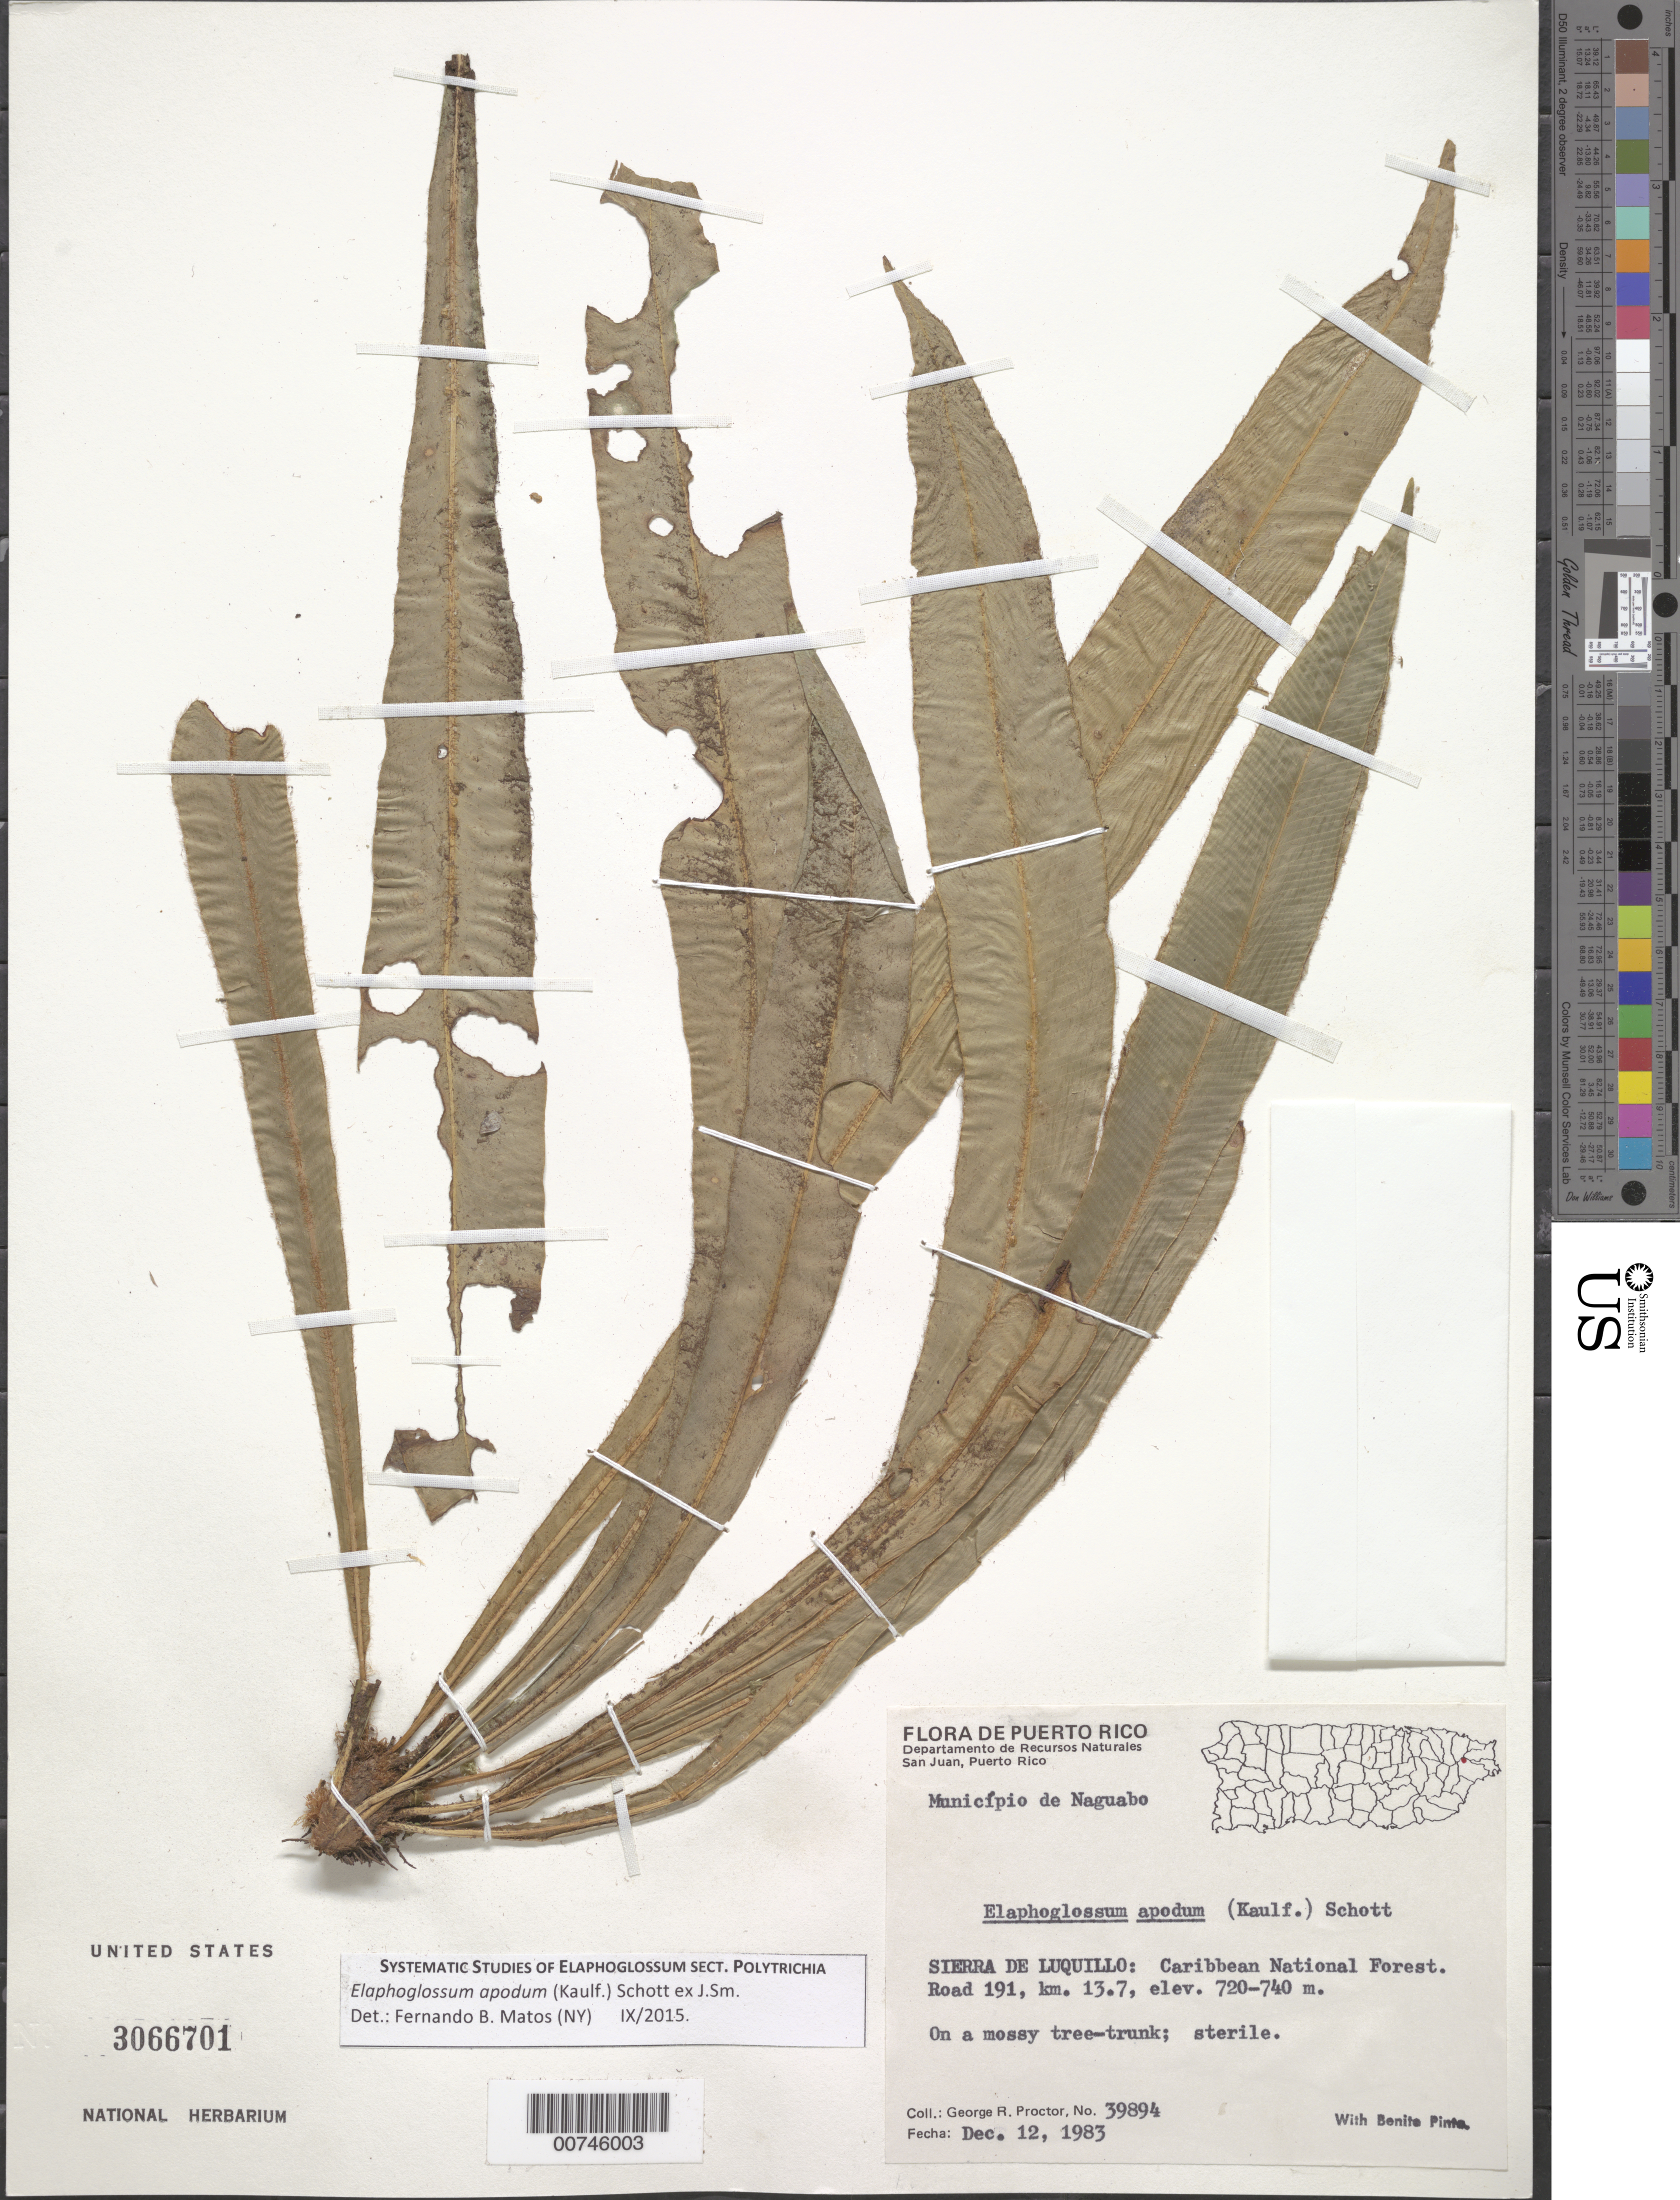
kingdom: Plantae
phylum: Tracheophyta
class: Polypodiopsida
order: Polypodiales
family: Dryopteridaceae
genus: Elaphoglossum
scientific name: Elaphoglossum apodum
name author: (Kaulf.) Schott ex J. Sm.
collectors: G. R. Proctor & B. Pinto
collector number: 39894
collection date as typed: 12 Dec 1983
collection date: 1983-12-12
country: Puerto Rico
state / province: Naguabo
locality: Sierra de Luquillo: Caribbean National Forest. Road 191, km 13.7, Municipio de Naguabo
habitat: On a mossy tree-trunk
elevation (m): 720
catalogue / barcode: US 3066701